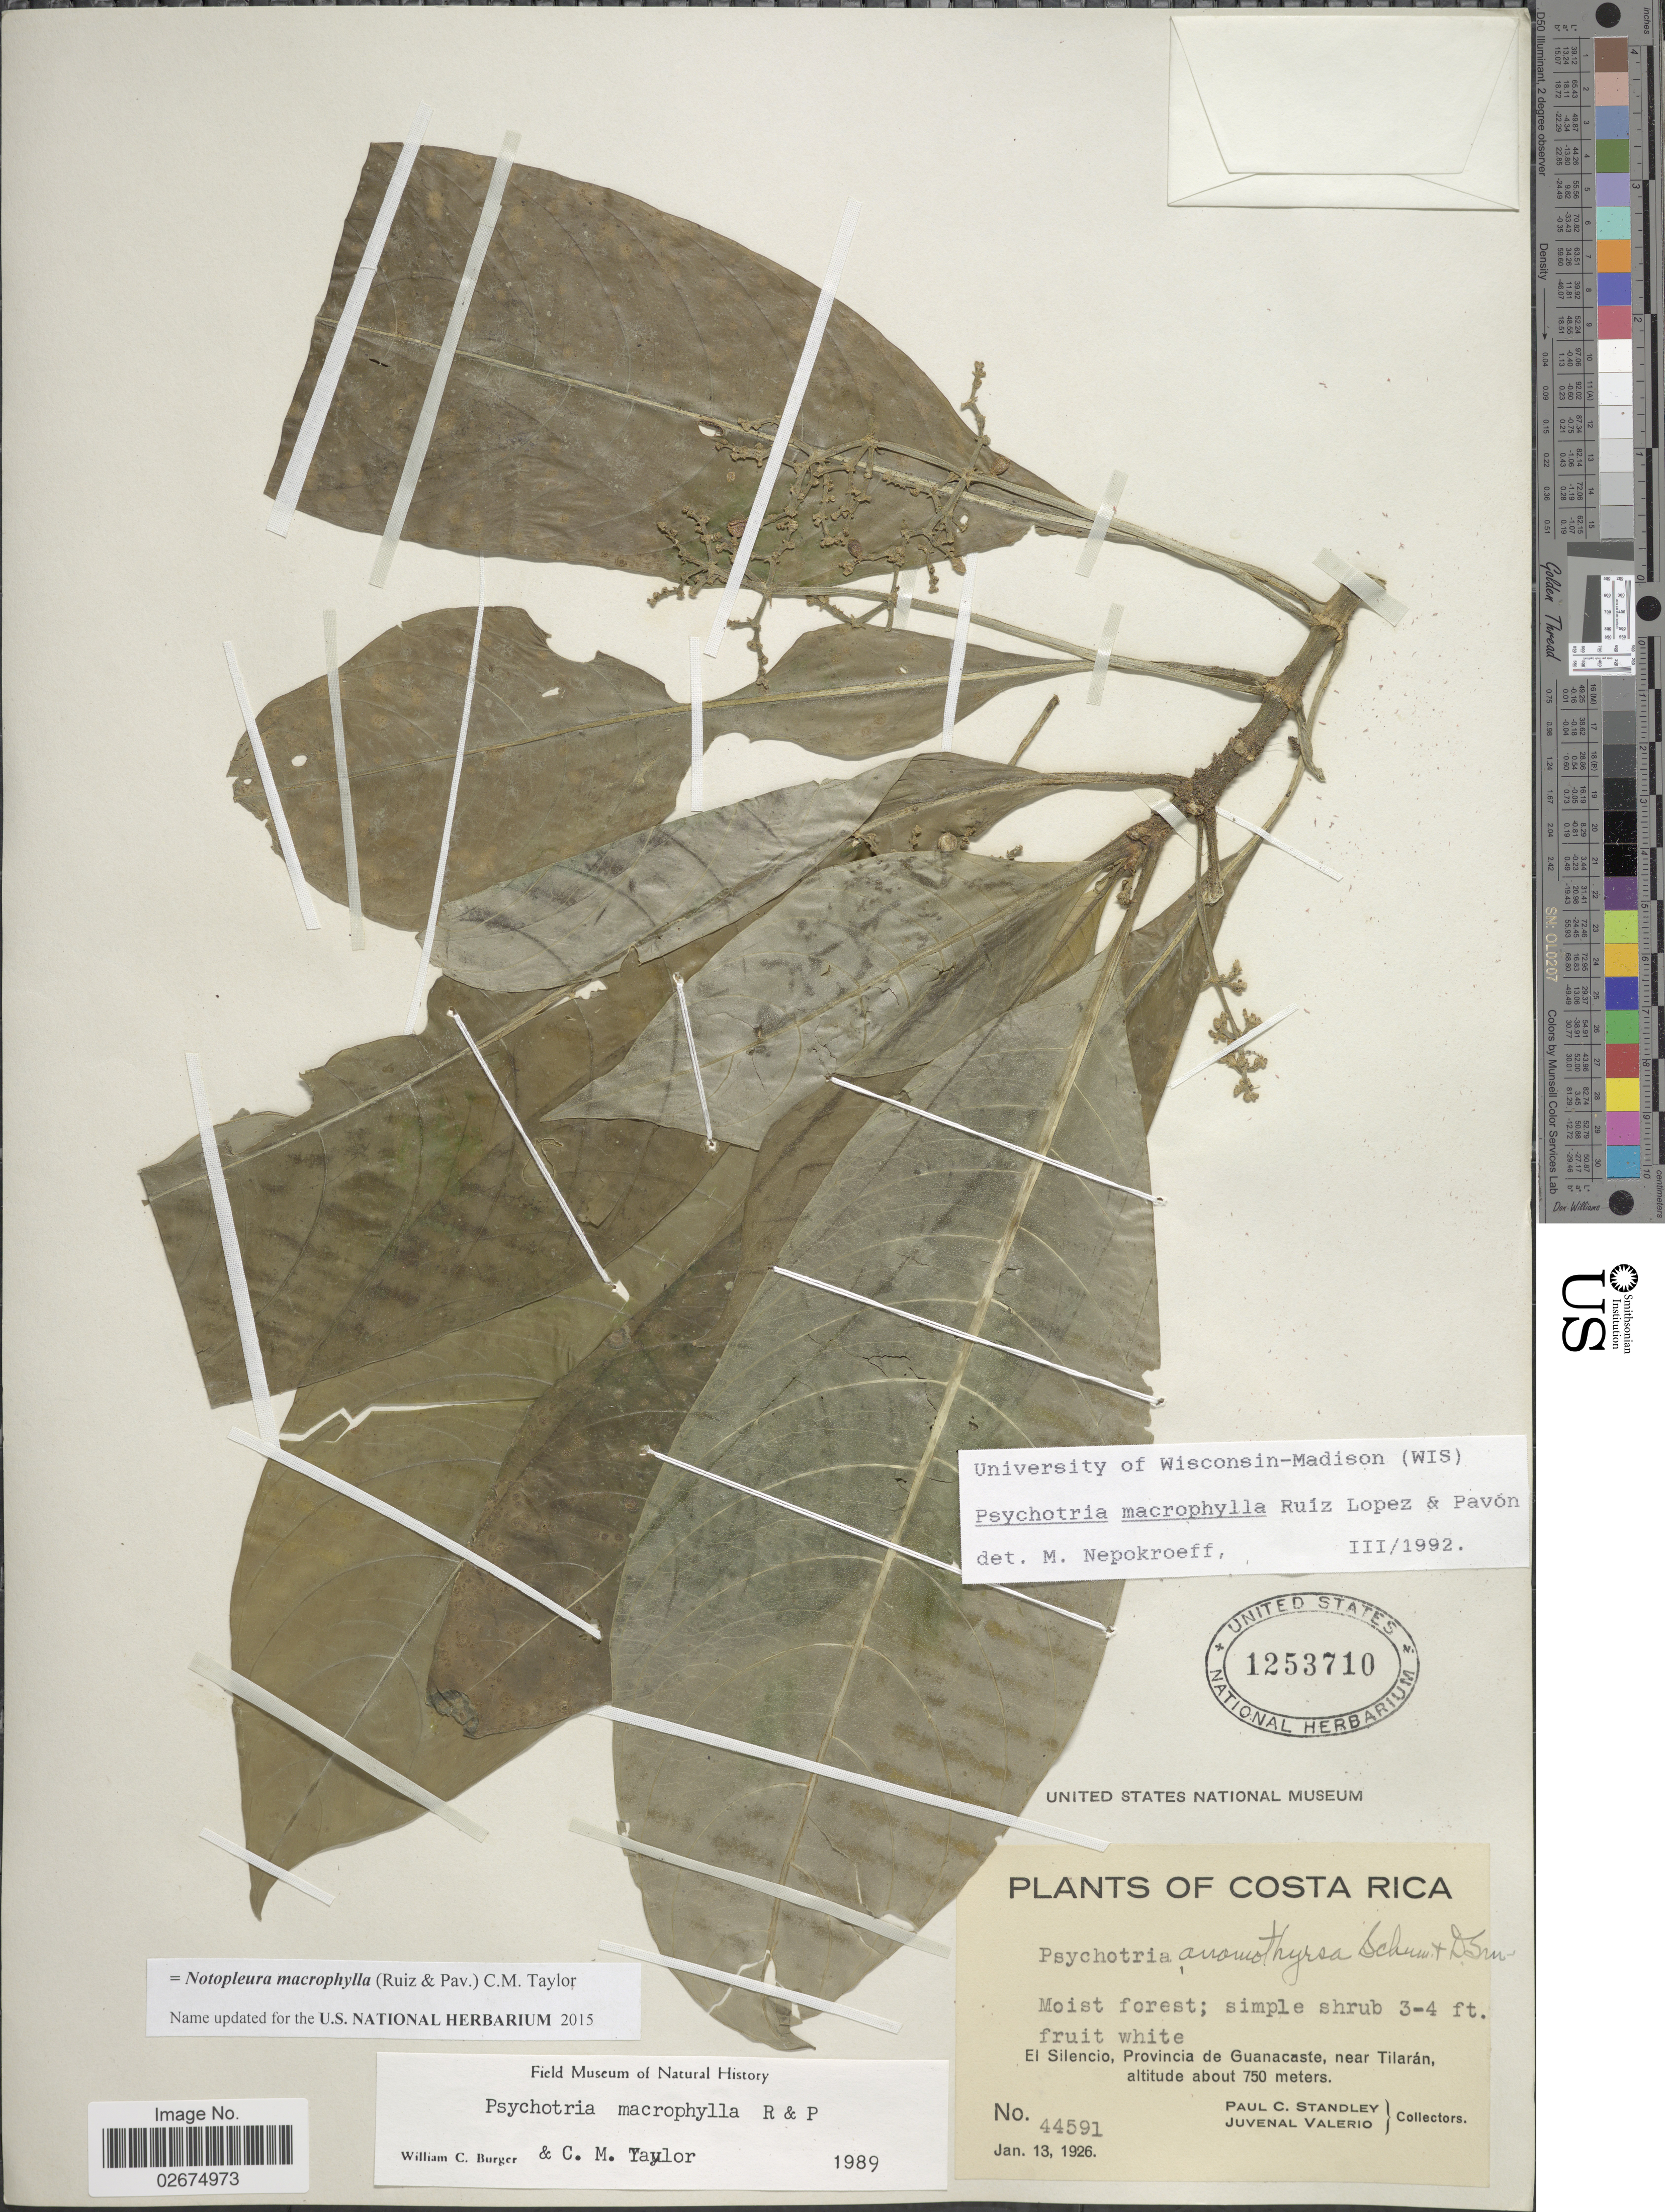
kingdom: Plantae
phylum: Tracheophyta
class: Magnoliopsida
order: Gentianales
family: Rubiaceae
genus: Notopleura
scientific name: Notopleura macrophylla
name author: (Ruiz & Pav.) C.M. Taylor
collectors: P. C. Standley & J. Valerio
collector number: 44591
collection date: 1926-01-13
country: Costa Rica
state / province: Guanacaste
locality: El Silencio, near Tilarán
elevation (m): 750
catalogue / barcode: US 1253710